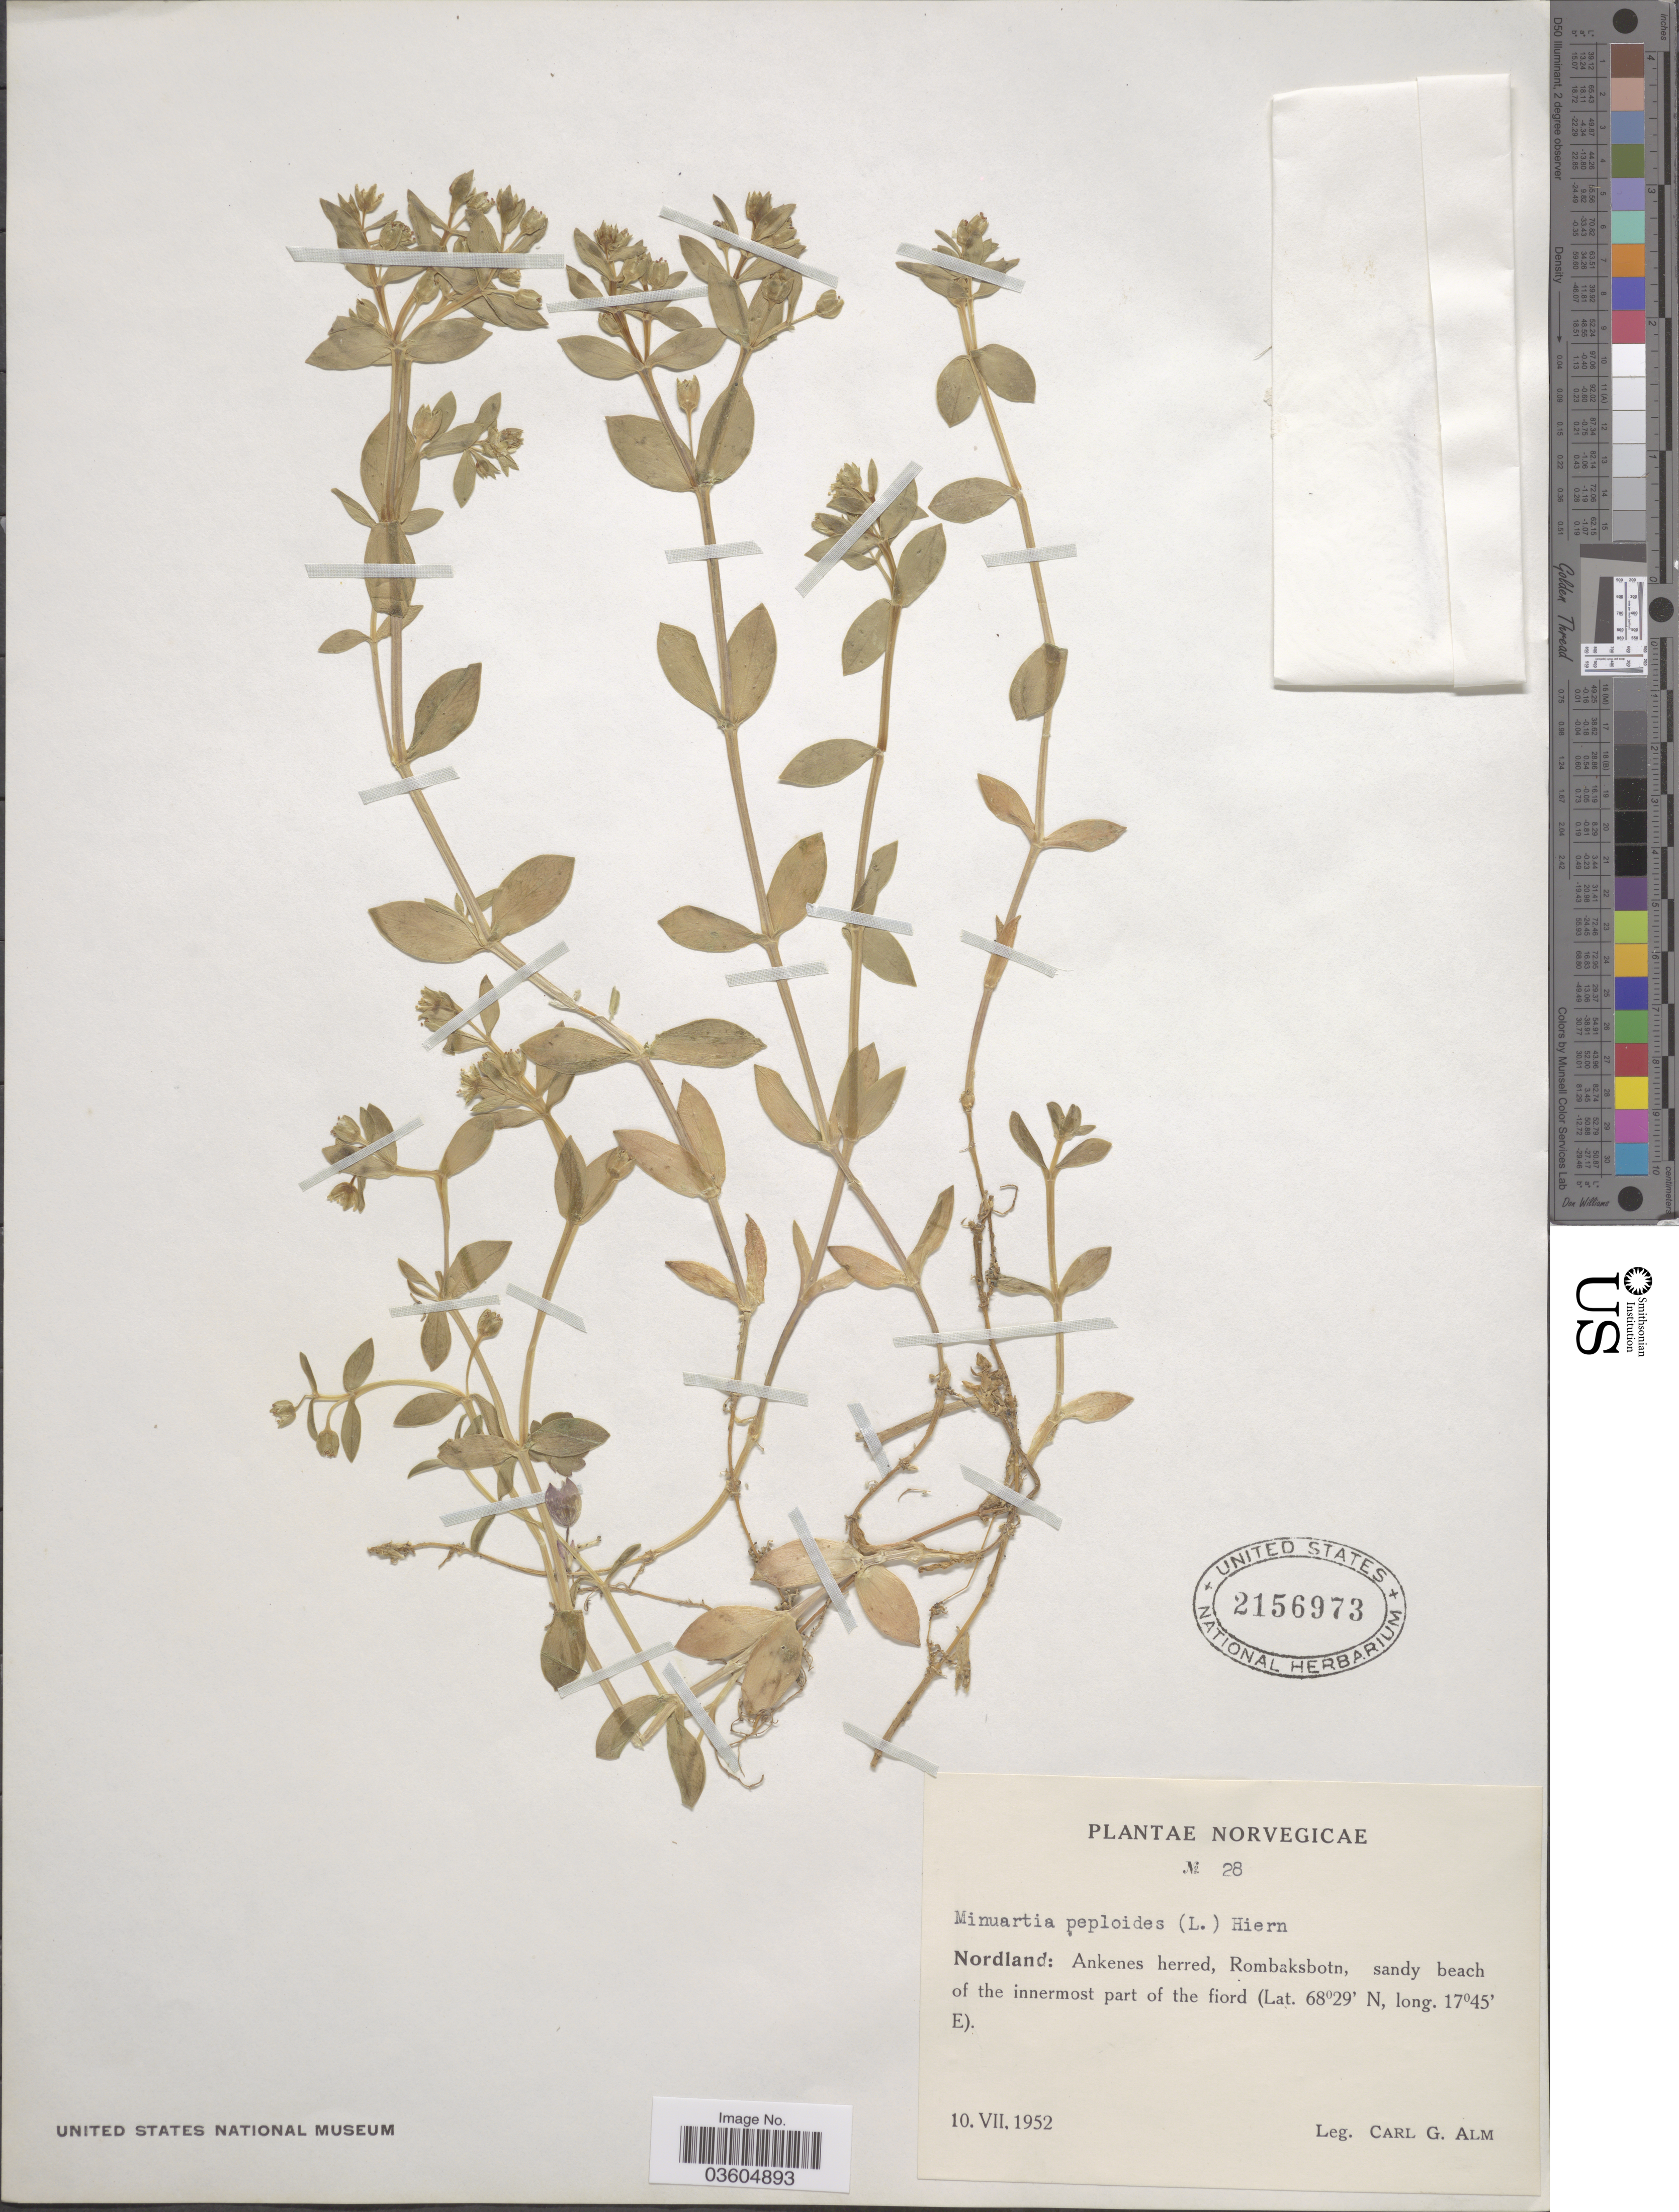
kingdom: Plantae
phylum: Tracheophyta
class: Magnoliopsida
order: Caryophyllales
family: Caryophyllaceae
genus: Honckenya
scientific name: Honckenya peploides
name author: (L.) Ehrh.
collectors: C. G. Alm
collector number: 28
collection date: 1952-07-10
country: Norway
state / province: Nordland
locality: Norvegicae. Ankenes herred, Rombaksbotn, sandy beach of innermost part of the fiord.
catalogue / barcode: US 2156973